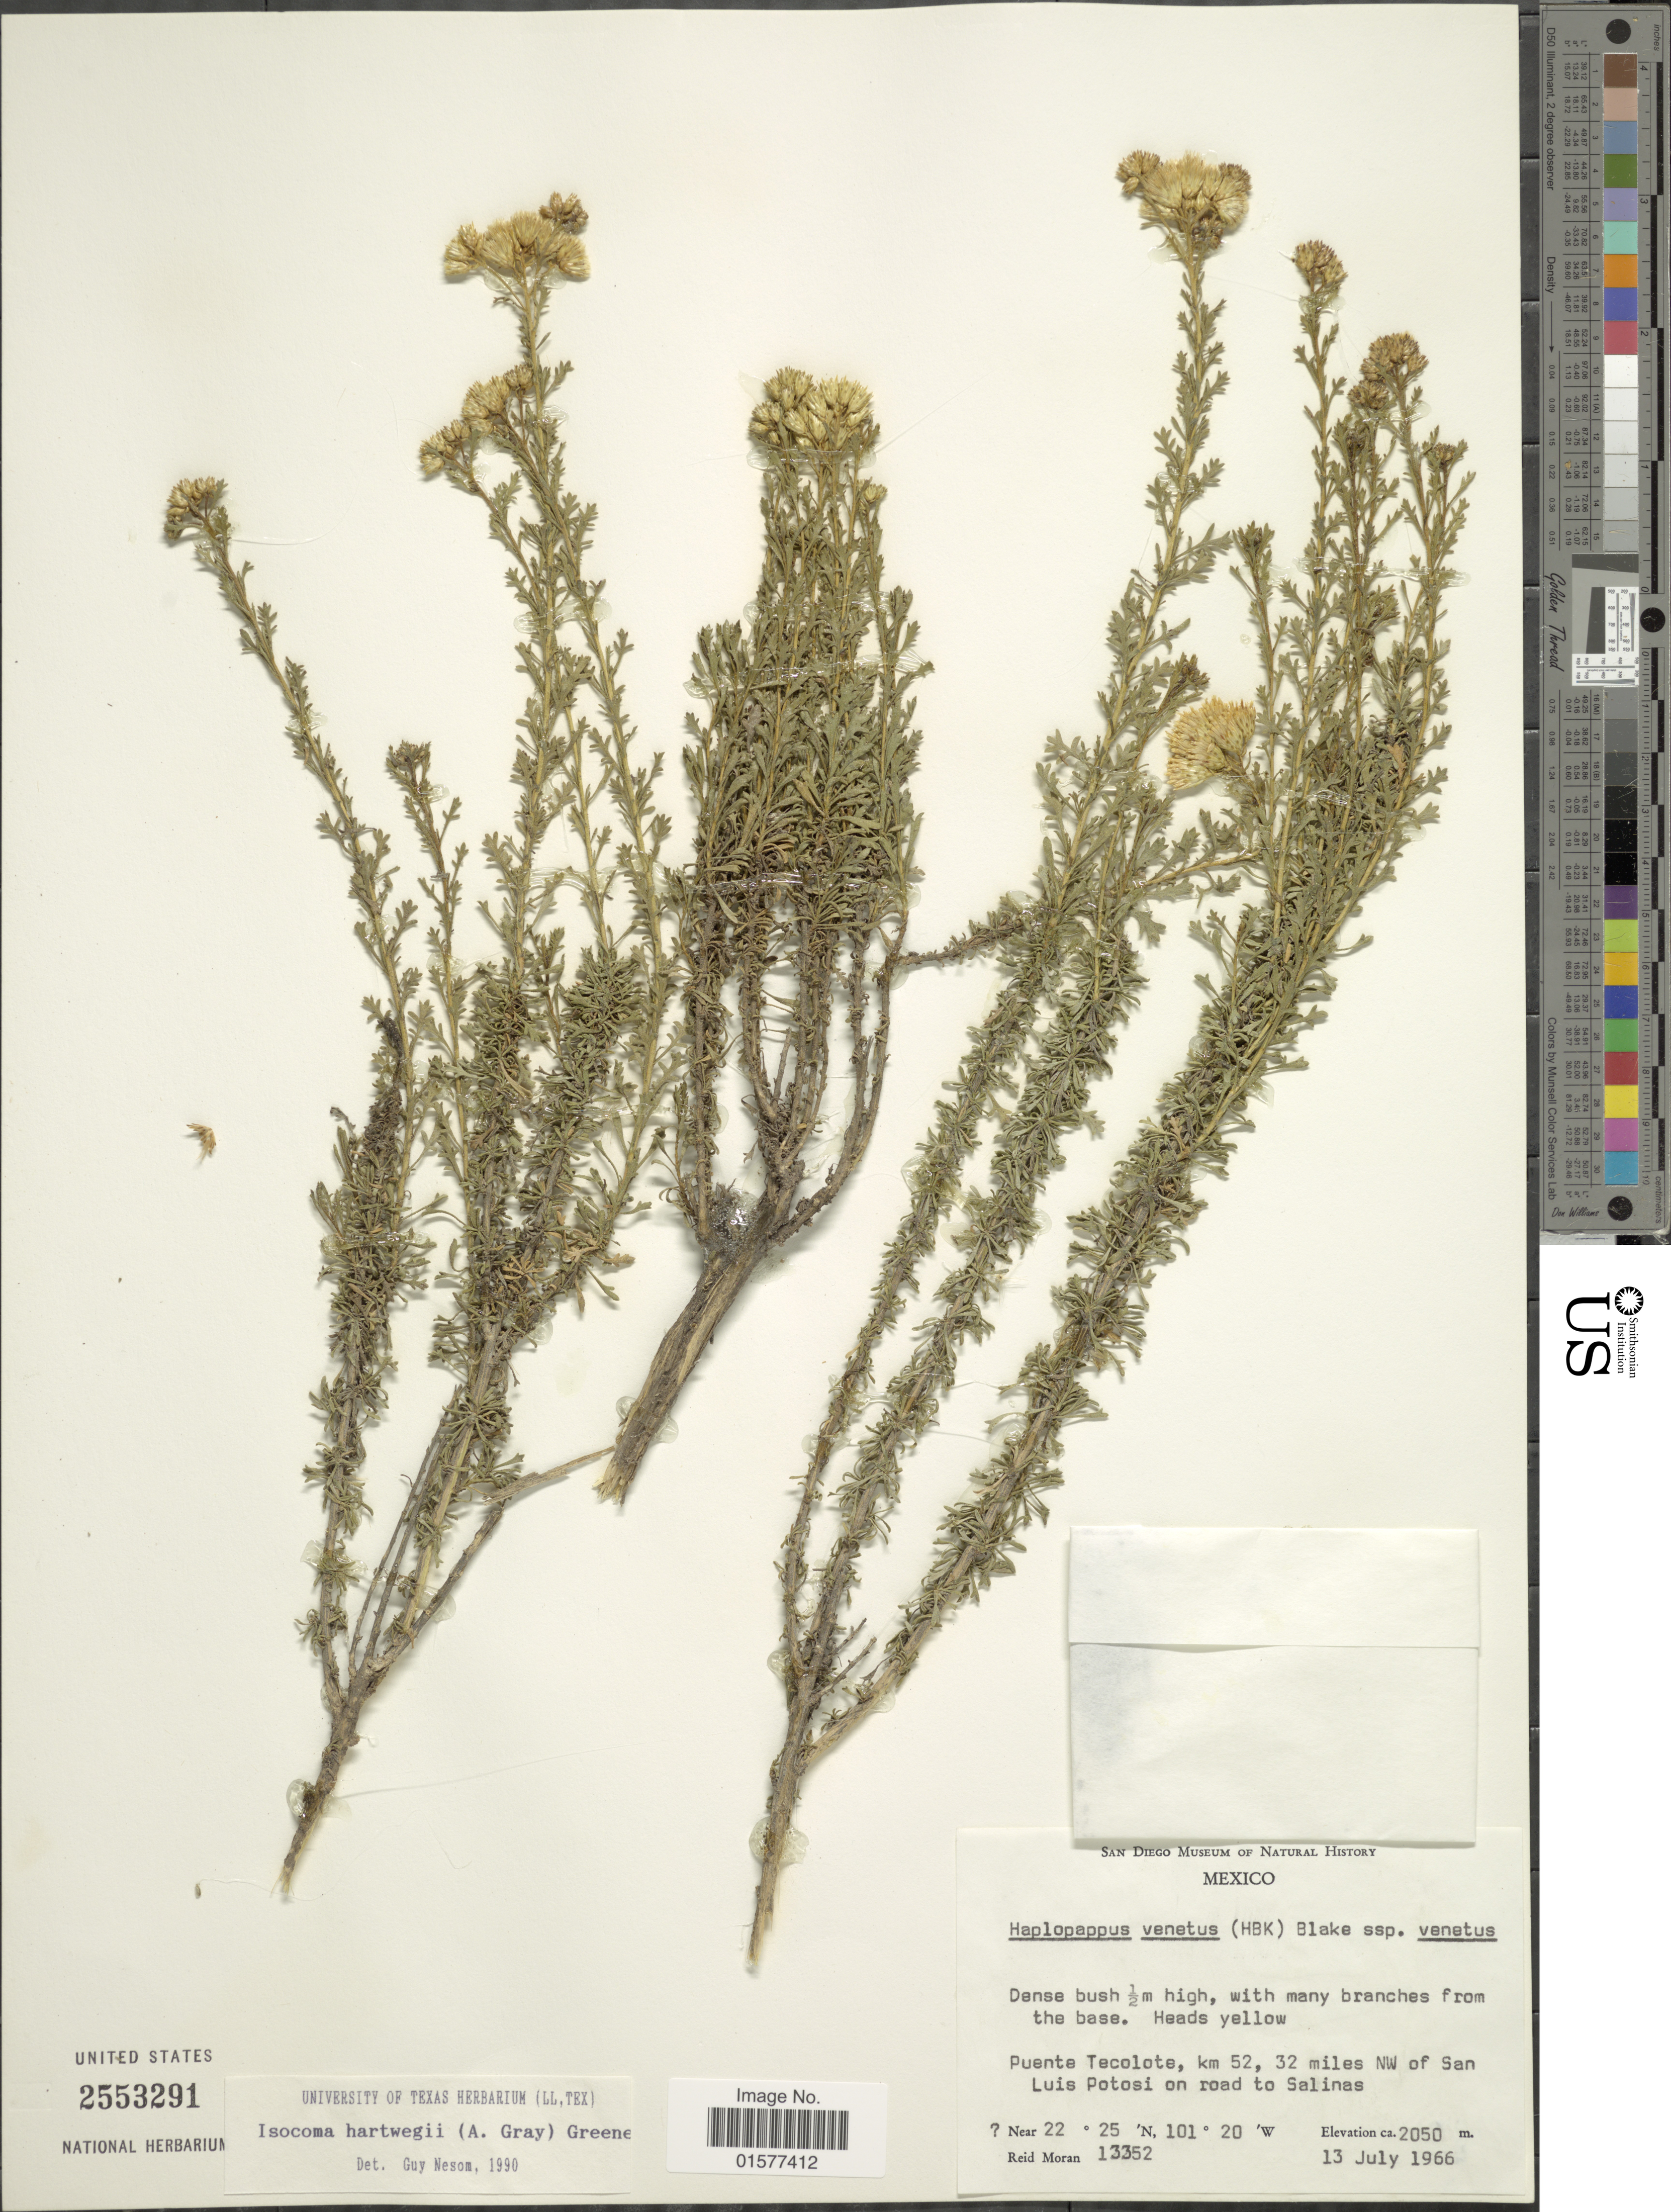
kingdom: Plantae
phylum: Tracheophyta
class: Magnoliopsida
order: Asterales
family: Asteraceae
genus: Isocoma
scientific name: Isocoma hartwegii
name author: (A. Gray) Greene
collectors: R. V. Moran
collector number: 13352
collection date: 1966-07-13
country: Mexico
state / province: San Luis Potosí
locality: Puente Tecolote, km 52, 32 miles NW of San Luis Potosi on road to Salinas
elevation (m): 2050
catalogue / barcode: US 2553291